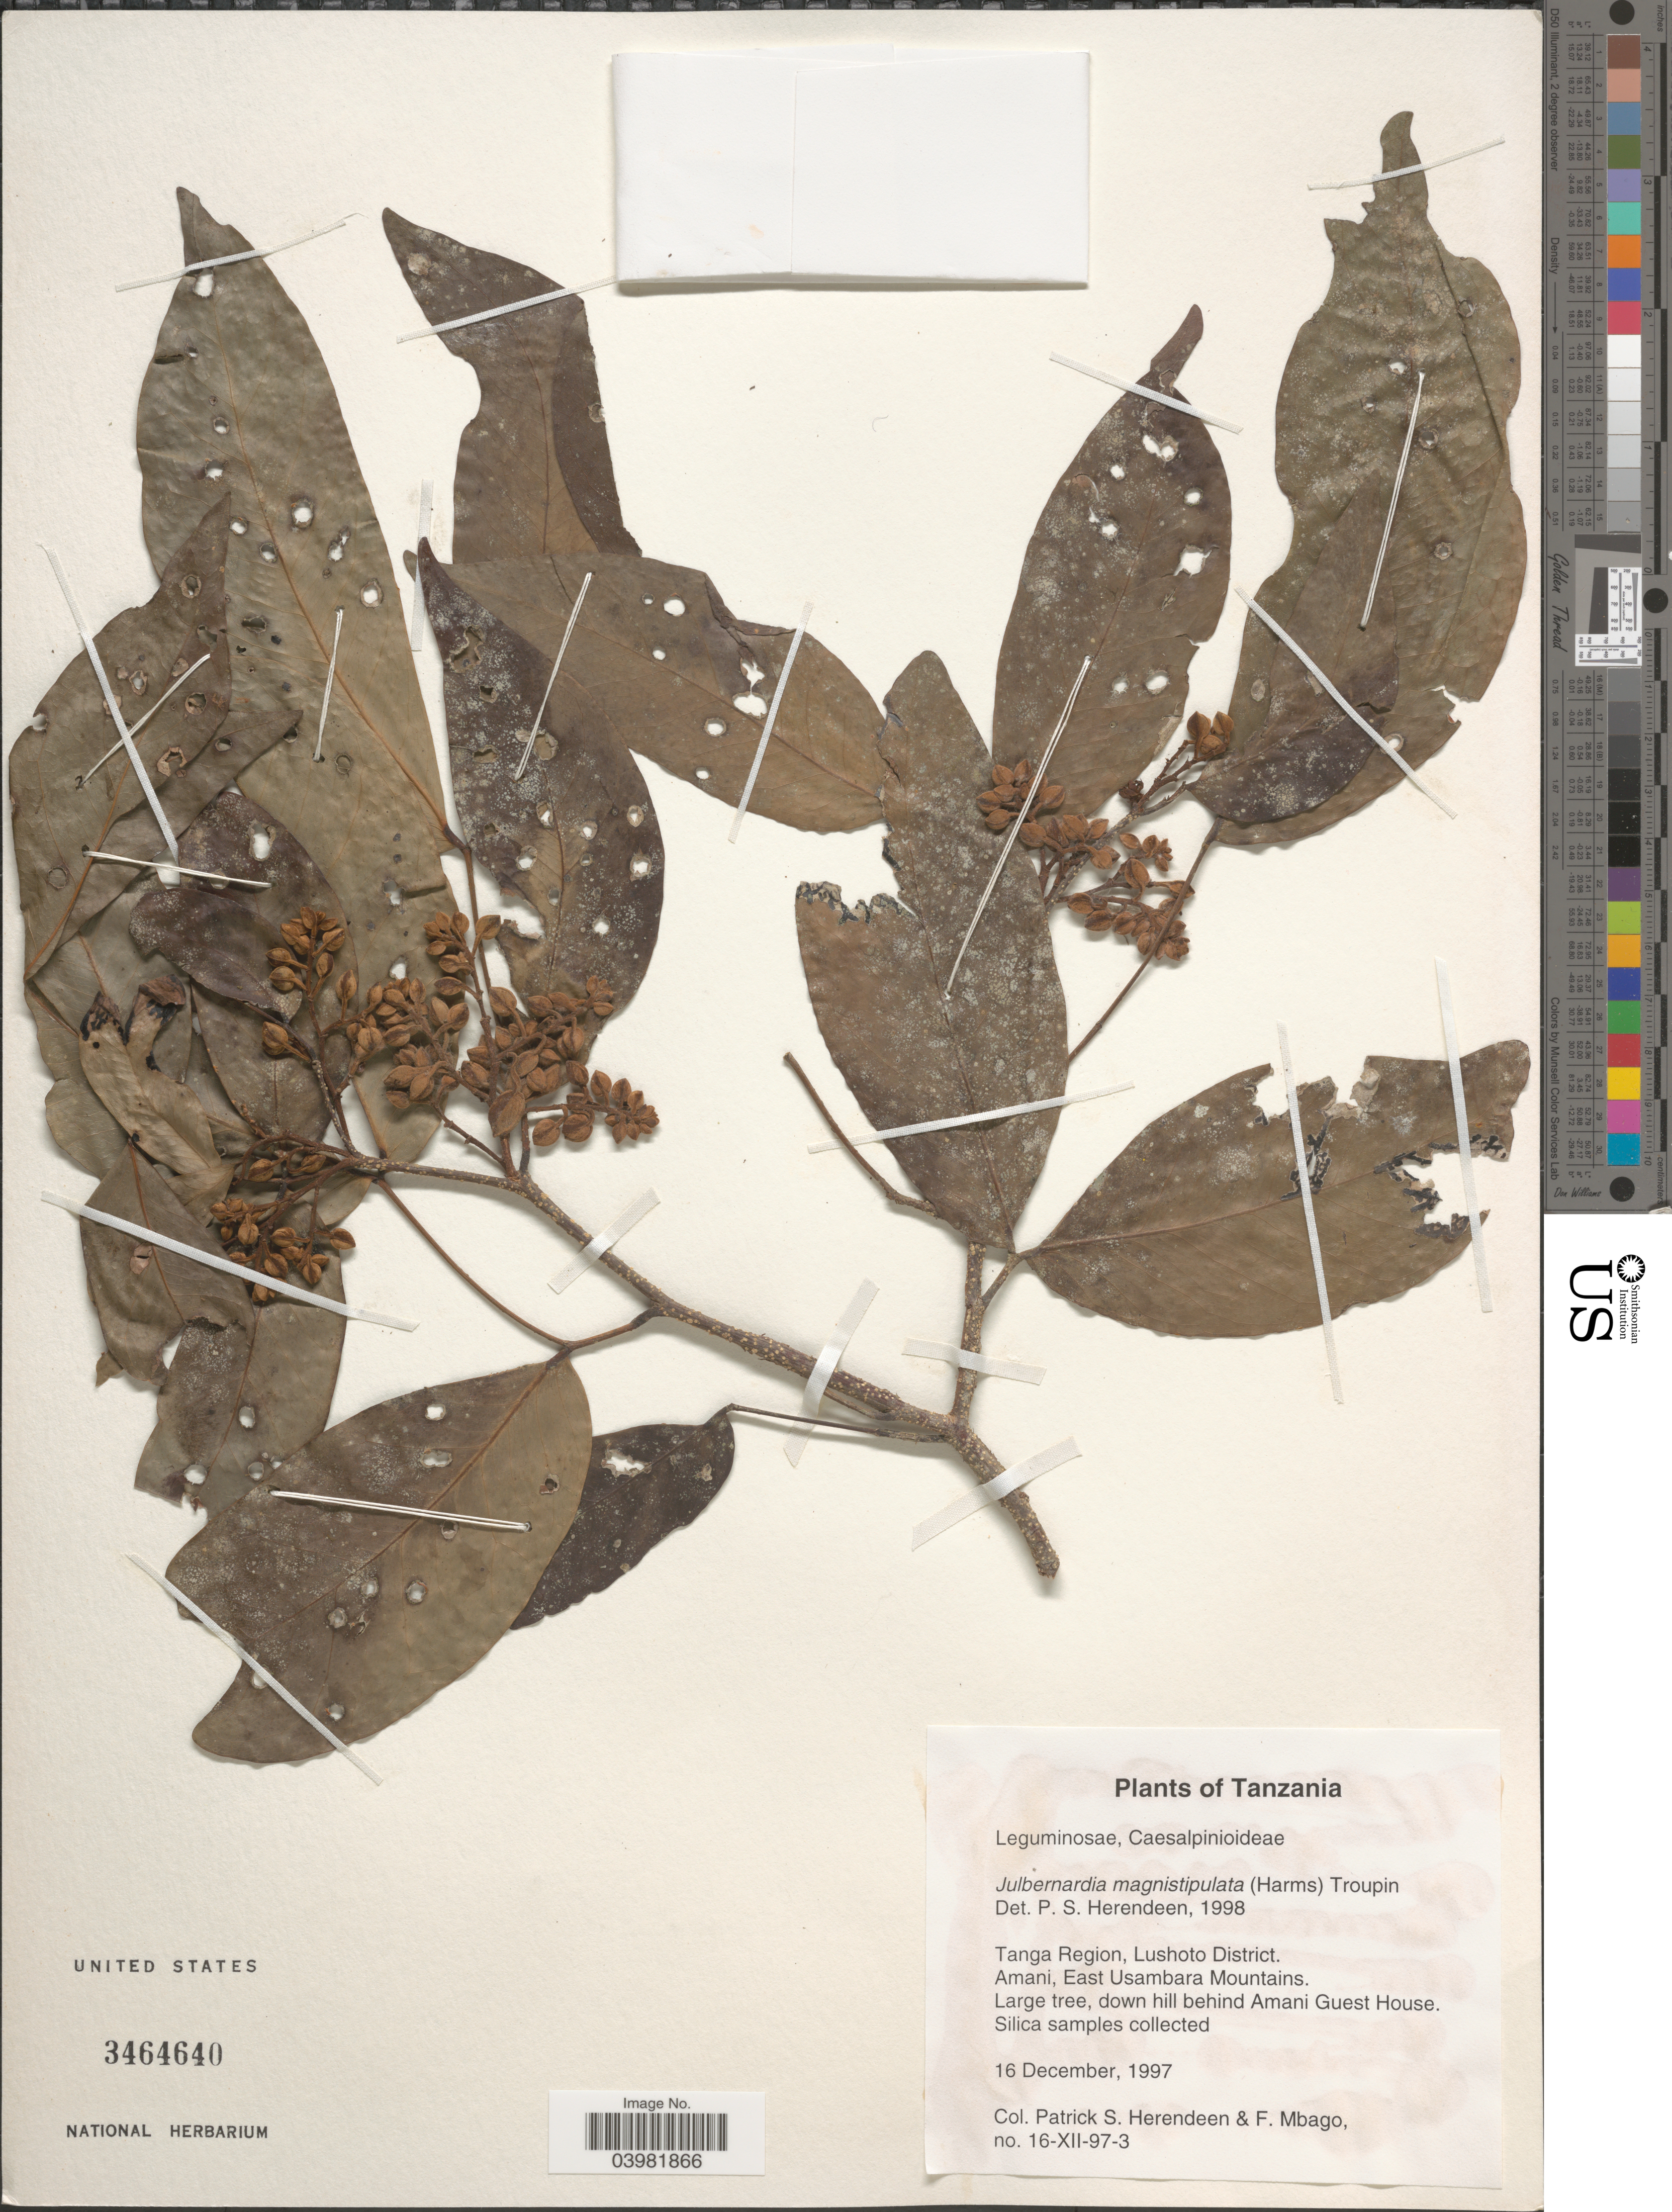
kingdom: Plantae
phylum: Tracheophyta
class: Magnoliopsida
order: Fabales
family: Fabaceae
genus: Julbernardia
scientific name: Julbernardia magnistipulata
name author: (Harms) Troupin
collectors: P. S. Herendeen & F. Mbago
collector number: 16-XII-97-3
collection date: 1997-12-16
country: Tanzania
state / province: Tanga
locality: Tanga Region, Lushoto District. Amani, East Usambara Mountains. Down hill behind Amani Guest House.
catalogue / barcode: US 3464640